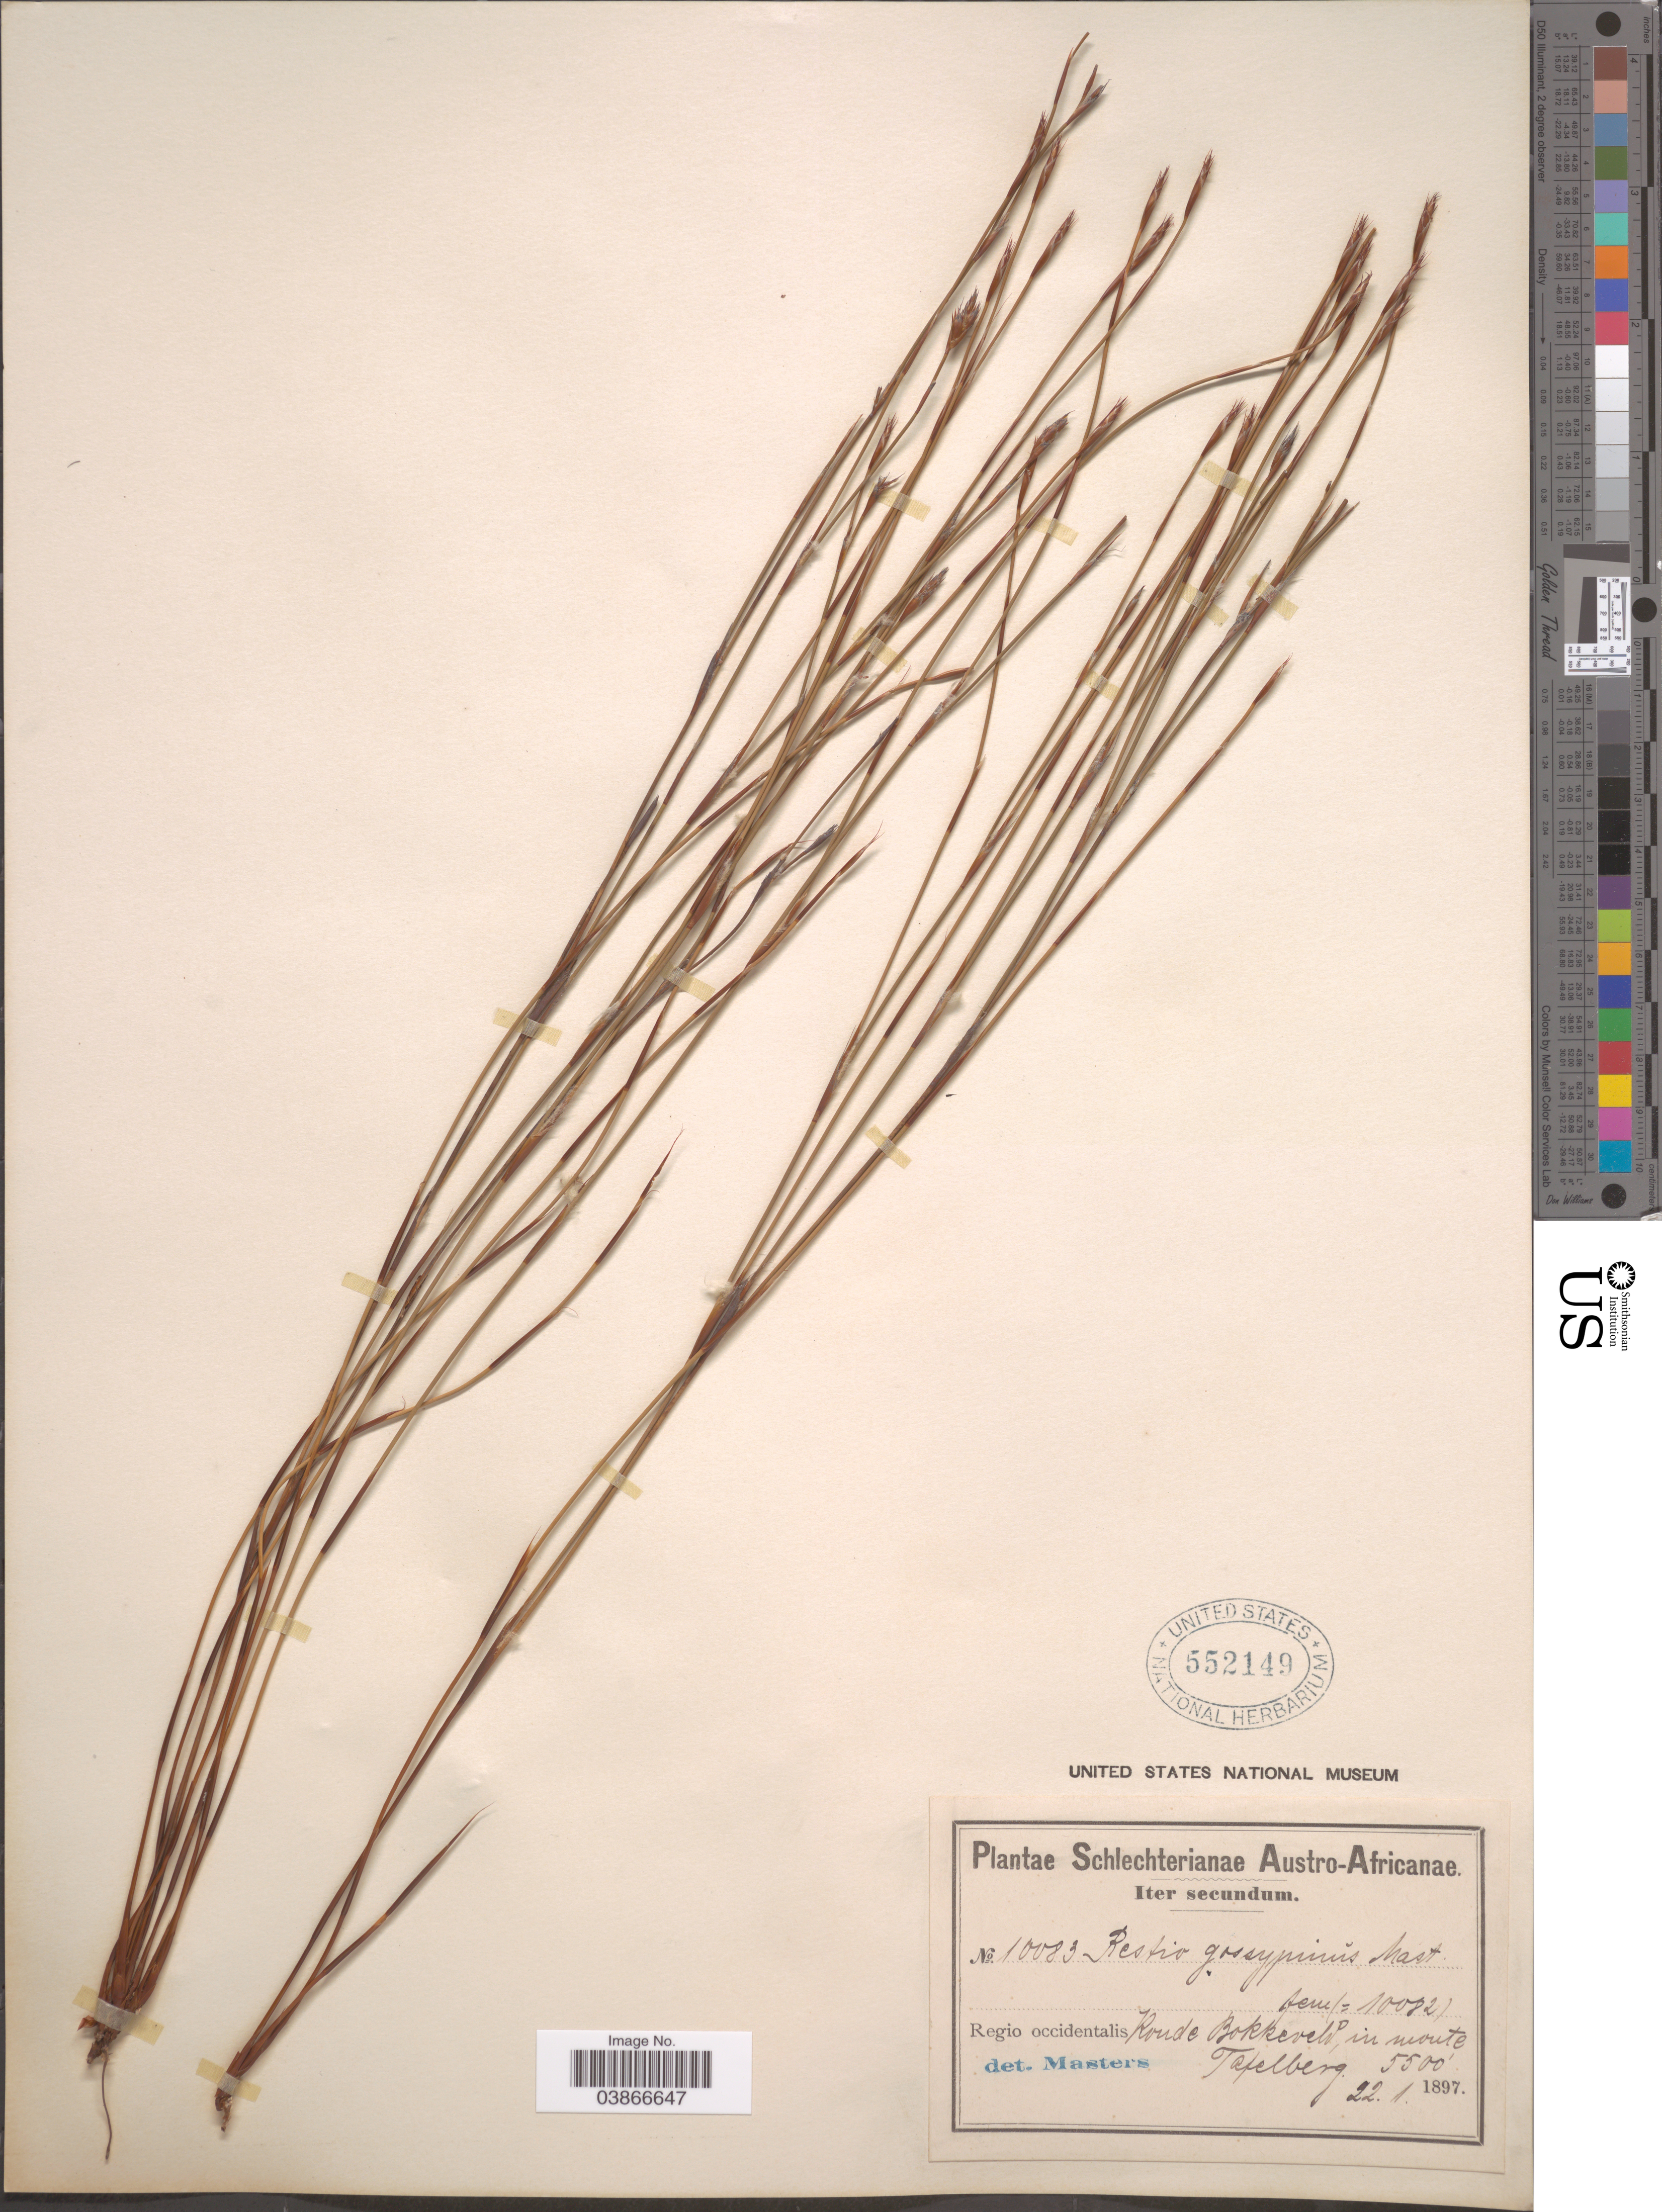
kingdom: Plantae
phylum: Tracheophyta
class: Liliopsida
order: Poales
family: Restionaceae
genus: Restio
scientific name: Restio gossypinus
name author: Mast.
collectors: Schlechter, --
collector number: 10083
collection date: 1897-01-22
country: South Africa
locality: Austro-Africanæ. Regio occidentalis Koude Bokkeveld, in monte Tafelberg.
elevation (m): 1676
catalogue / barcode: US 552149